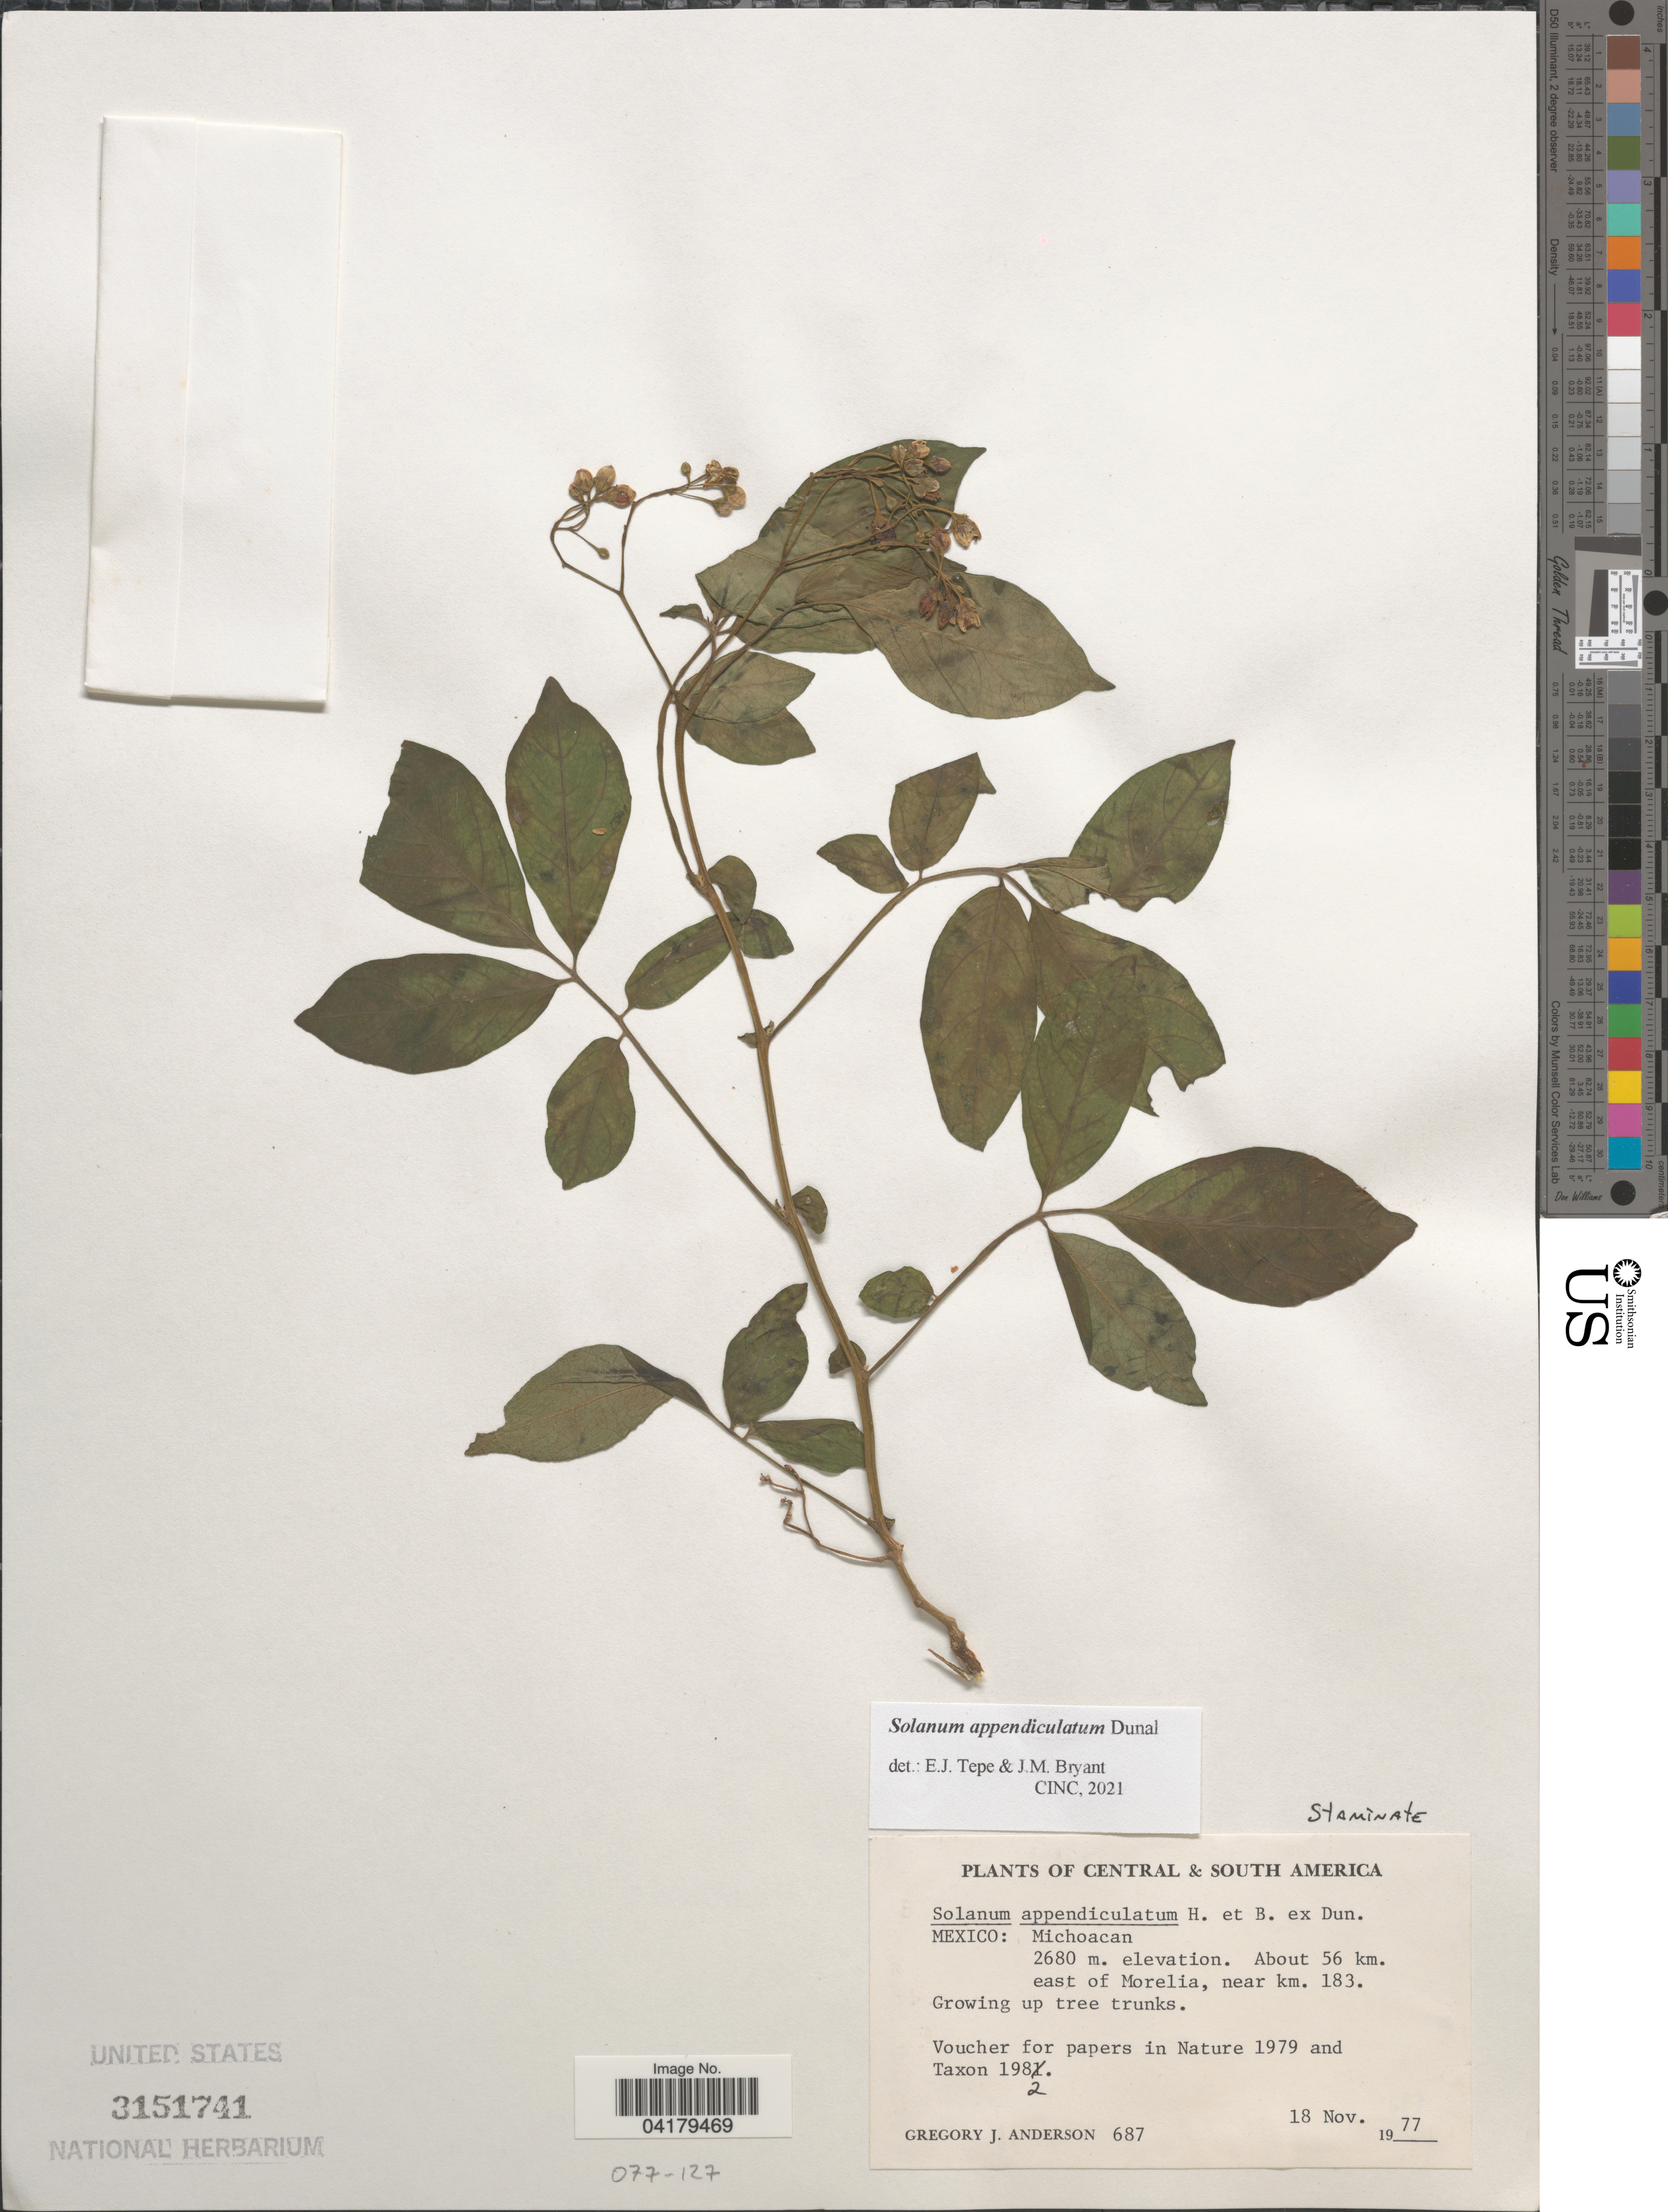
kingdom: Plantae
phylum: Tracheophyta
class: Magnoliopsida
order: Solanales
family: Solanaceae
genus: Solanum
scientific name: Solanum appendiculatum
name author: Humb. & Bonpl. ex Dunal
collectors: G. J. Anderson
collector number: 687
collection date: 1977-11-18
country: Mexico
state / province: Michoacán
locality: Central & South America. About 56 km. east of Morelia, near km. 183.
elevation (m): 2680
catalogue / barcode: US 3151741